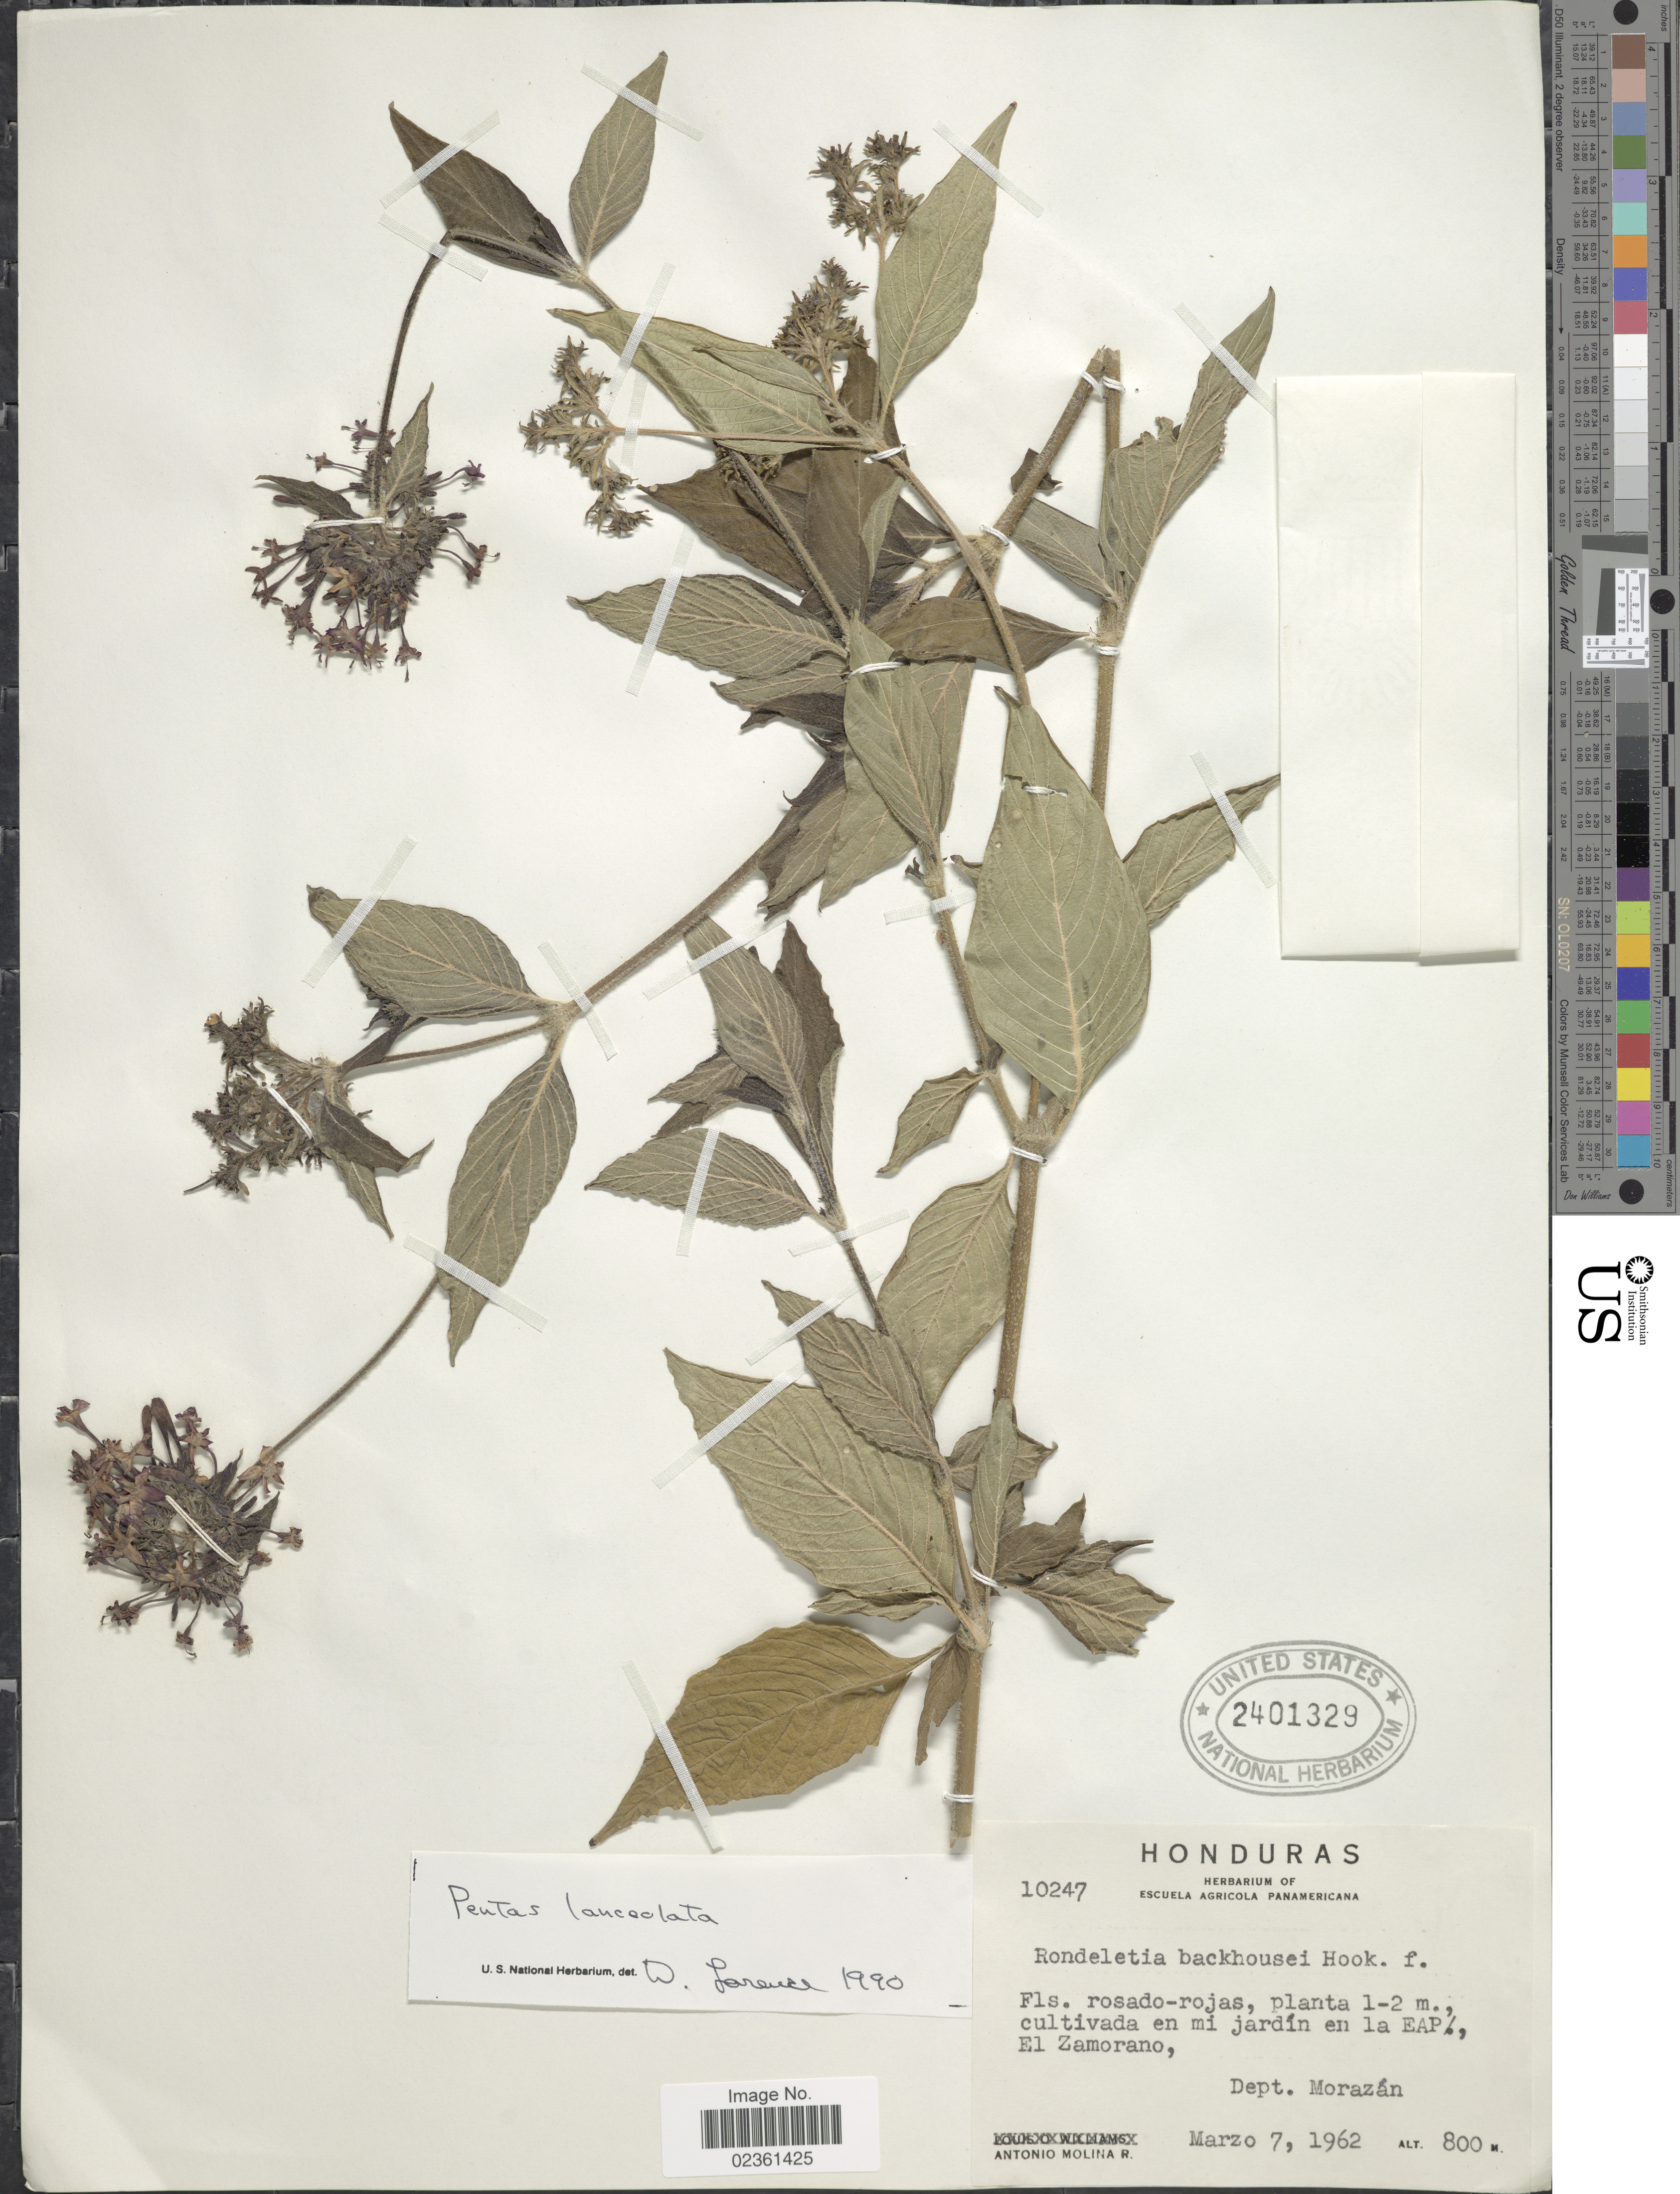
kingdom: Plantae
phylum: Tracheophyta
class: Magnoliopsida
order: Gentianales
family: Rubiaceae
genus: Pentas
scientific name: Pentas lanceolata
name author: (Forssk.) Deflers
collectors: A. Molina R.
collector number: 10247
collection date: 1962-03-07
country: Honduras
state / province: Fco. Morazán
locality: Cultivada en mi jardin en la EAP/., El Zamorano, Dept. Morazan.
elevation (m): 800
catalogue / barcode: US 2401329